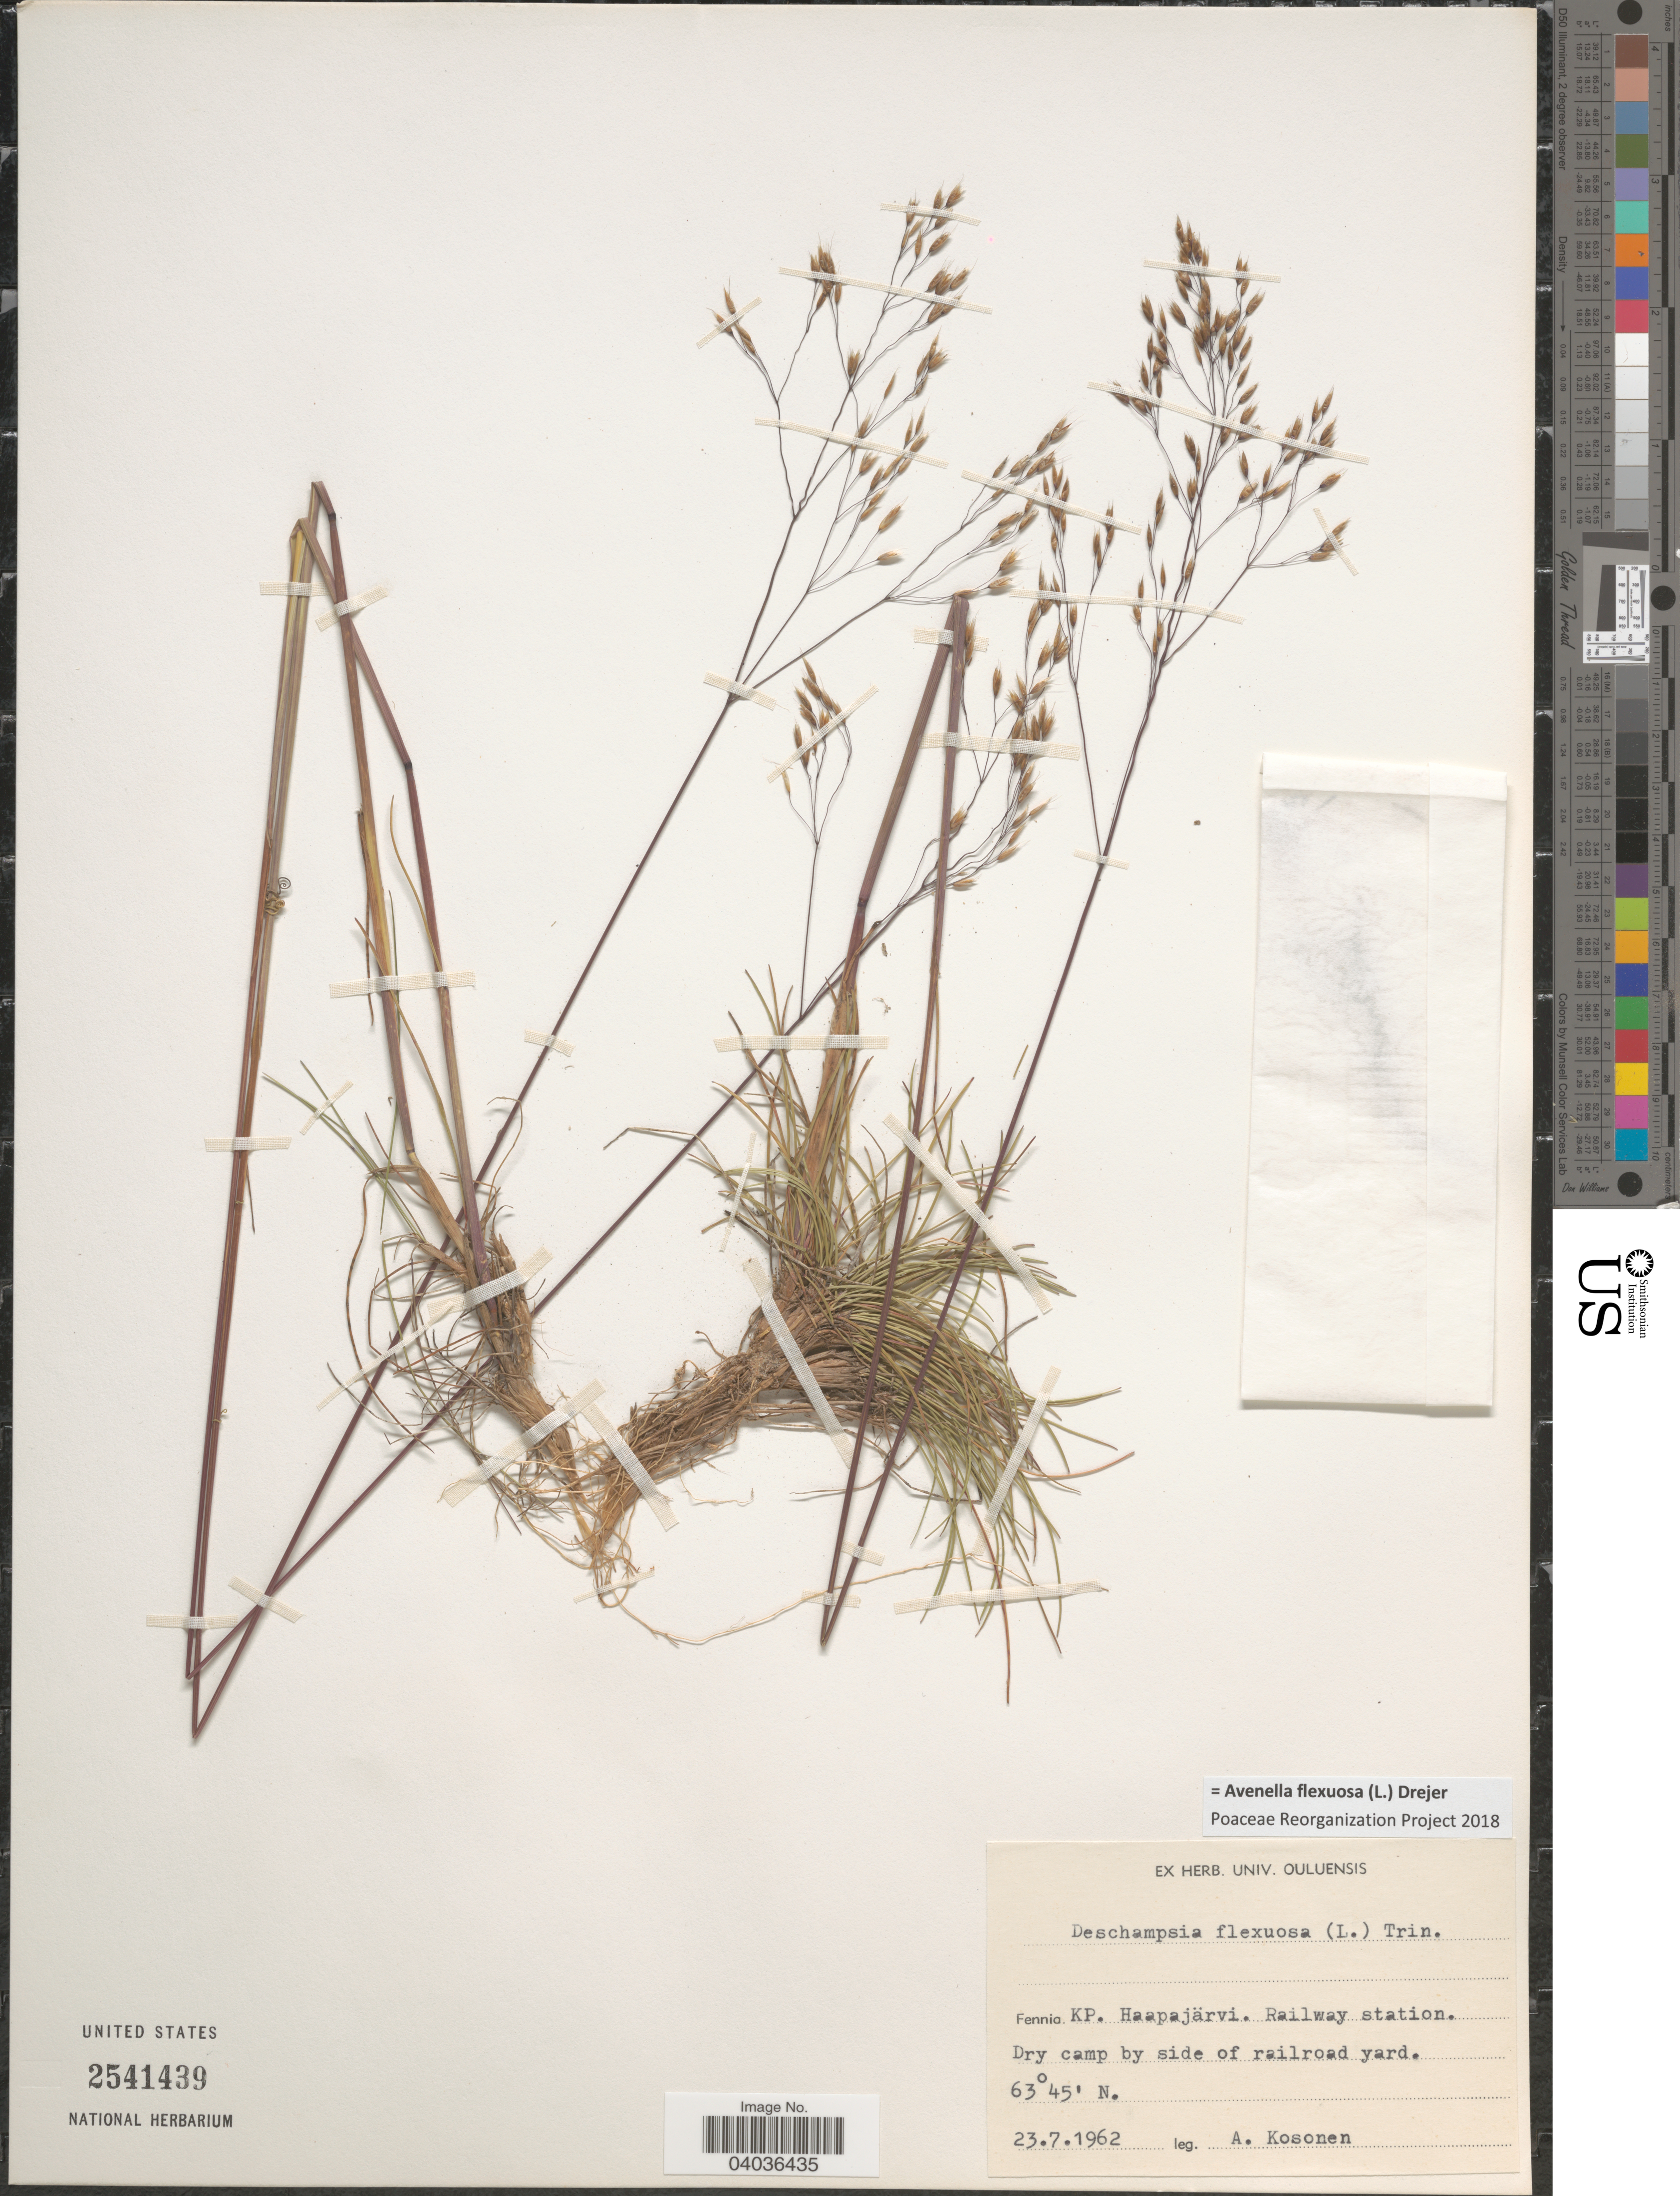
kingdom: Plantae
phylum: Tracheophyta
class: Liliopsida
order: Poales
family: Poaceae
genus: Avenella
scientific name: Avenella flexuosa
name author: (L.) Drejer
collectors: A. Kosonen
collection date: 1962-07-23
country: Finland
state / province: Keski-Pohjanmaa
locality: Fennia. KP. Haapajärvi. Railway station. Dry camp by side of railroad yard.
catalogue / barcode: US 2541439